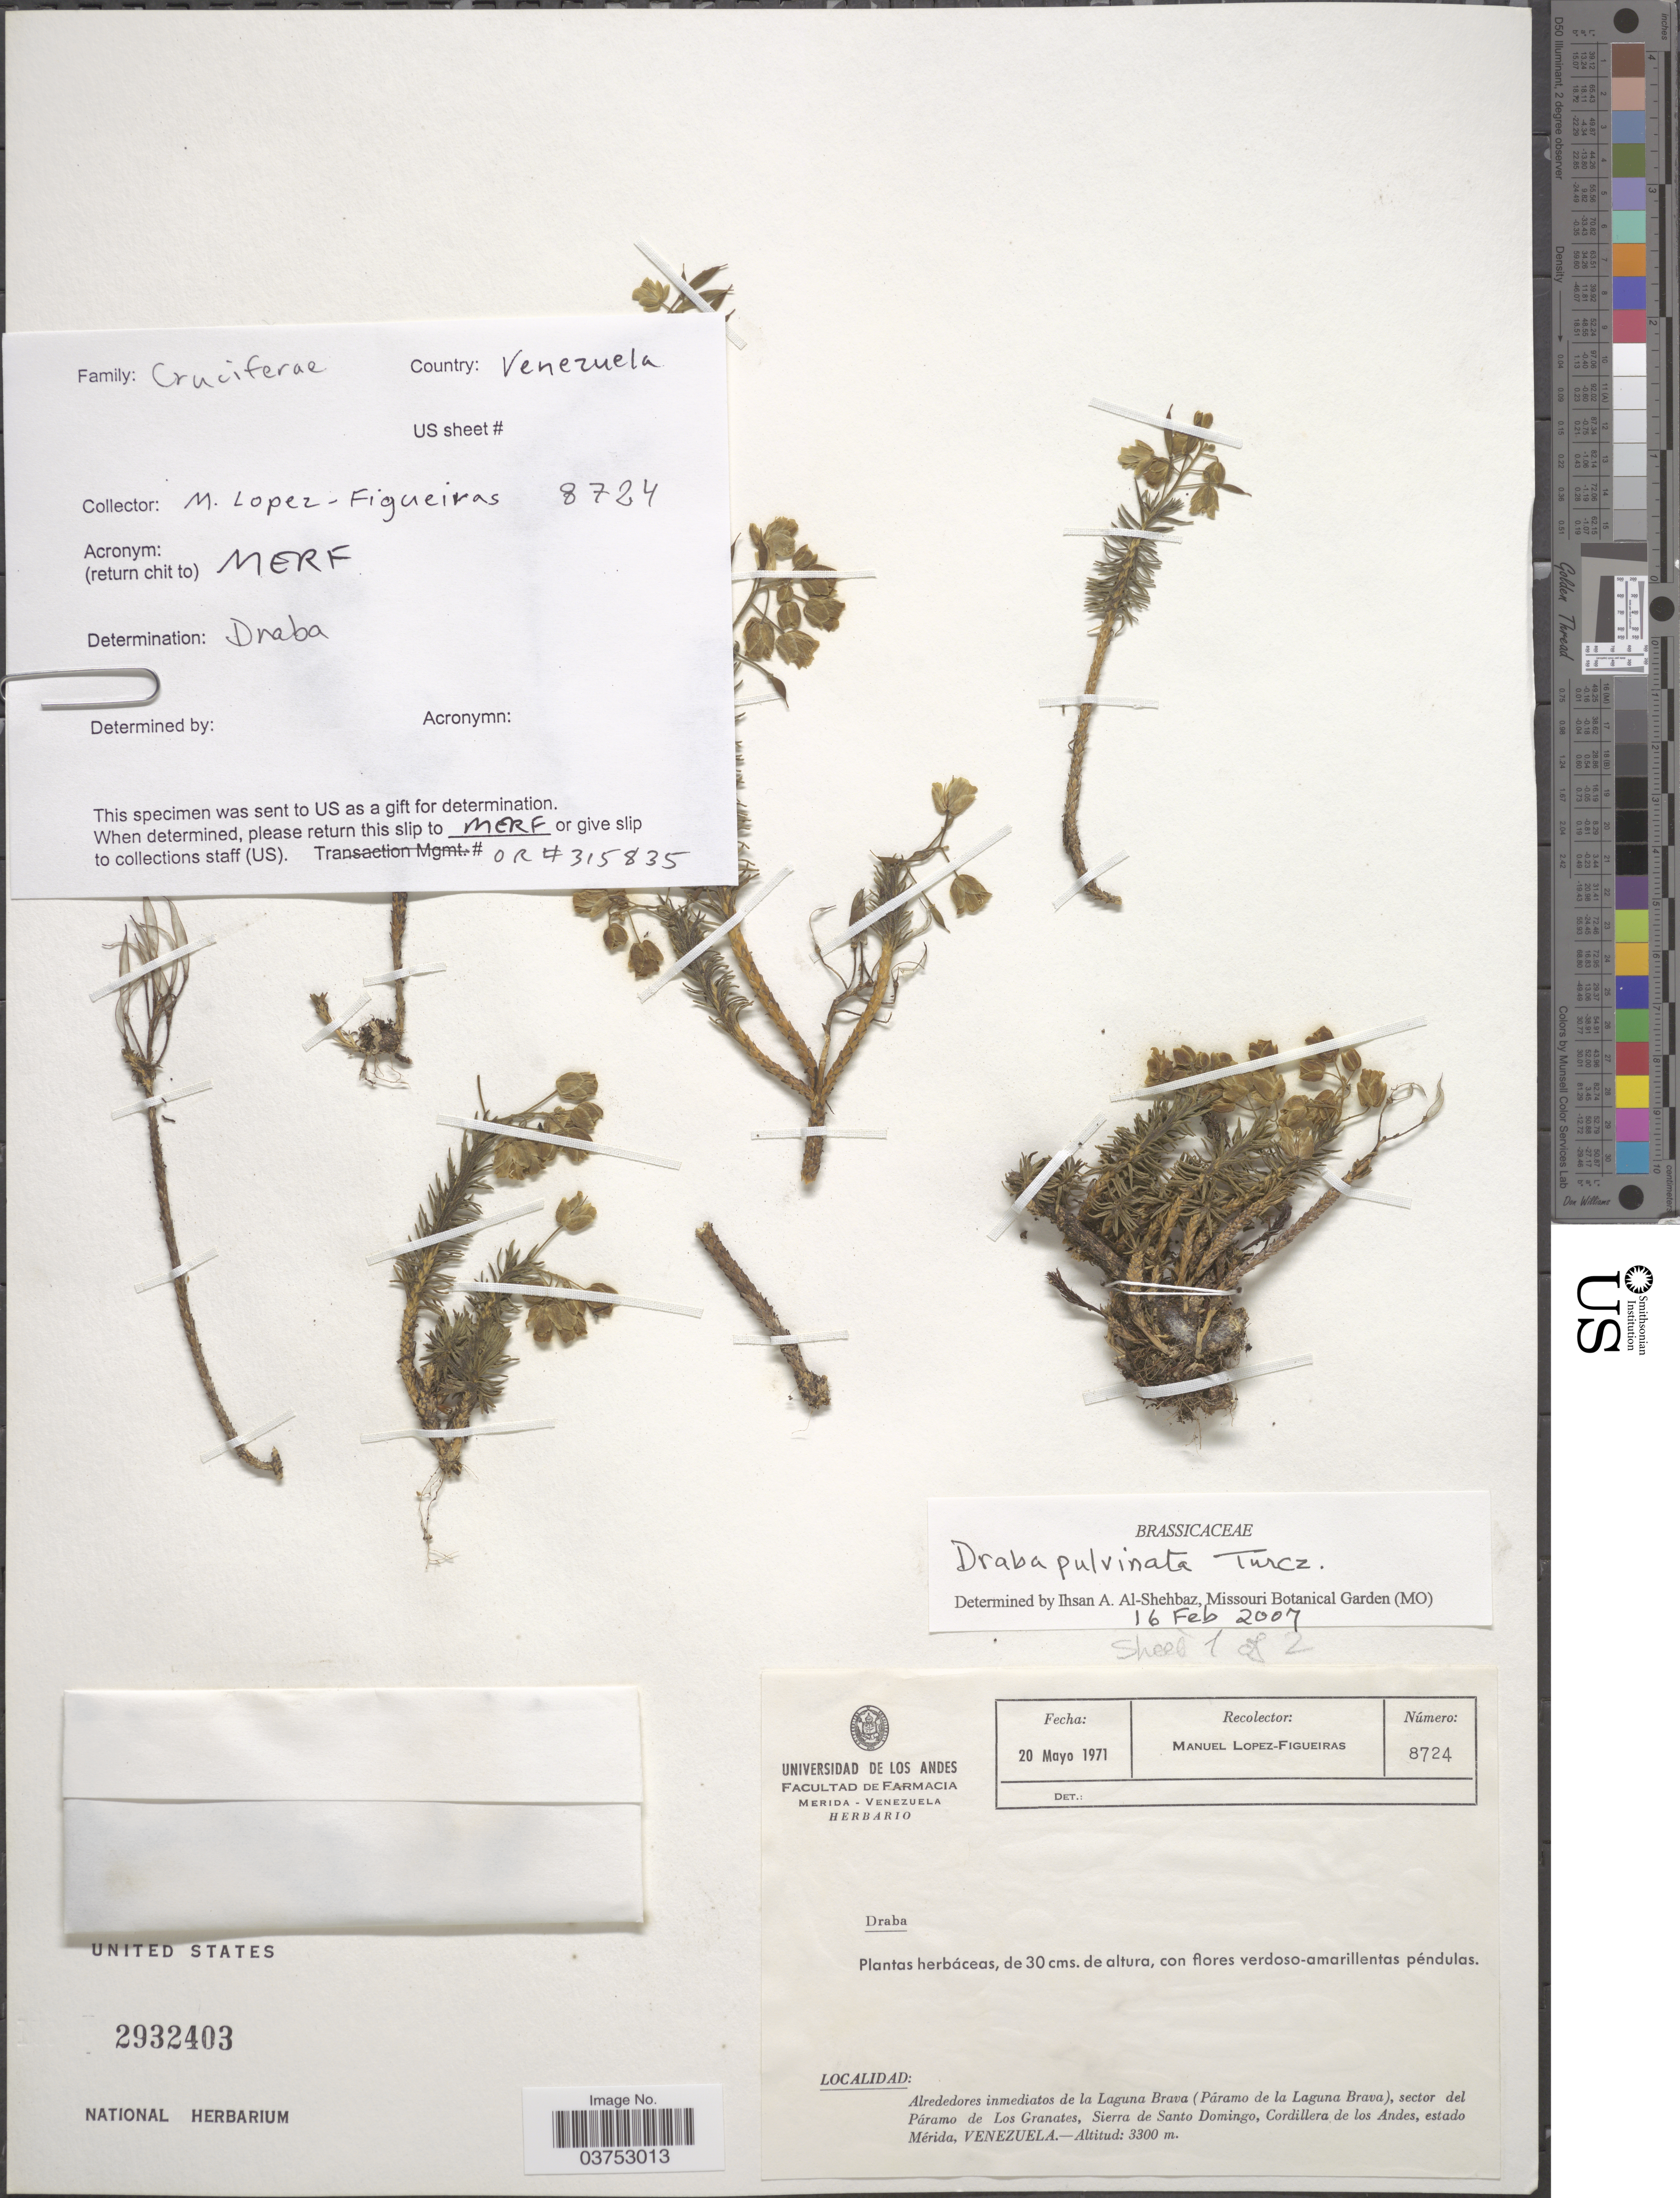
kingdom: Plantae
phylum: Tracheophyta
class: Magnoliopsida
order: Brassicales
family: Brassicaceae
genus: Draba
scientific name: Draba pulvinata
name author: Turcz.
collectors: M. López Figueiras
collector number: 8724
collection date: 1971-05-20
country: Venezuela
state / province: Mérida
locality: Alrededores inmediatos de la Laguna Brava (Páramo de la Laguna Brava), sector del Páramo de Los Granates, Sierra de Santo Domingo, Cordillera de los Andes.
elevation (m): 3300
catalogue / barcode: US 2932403